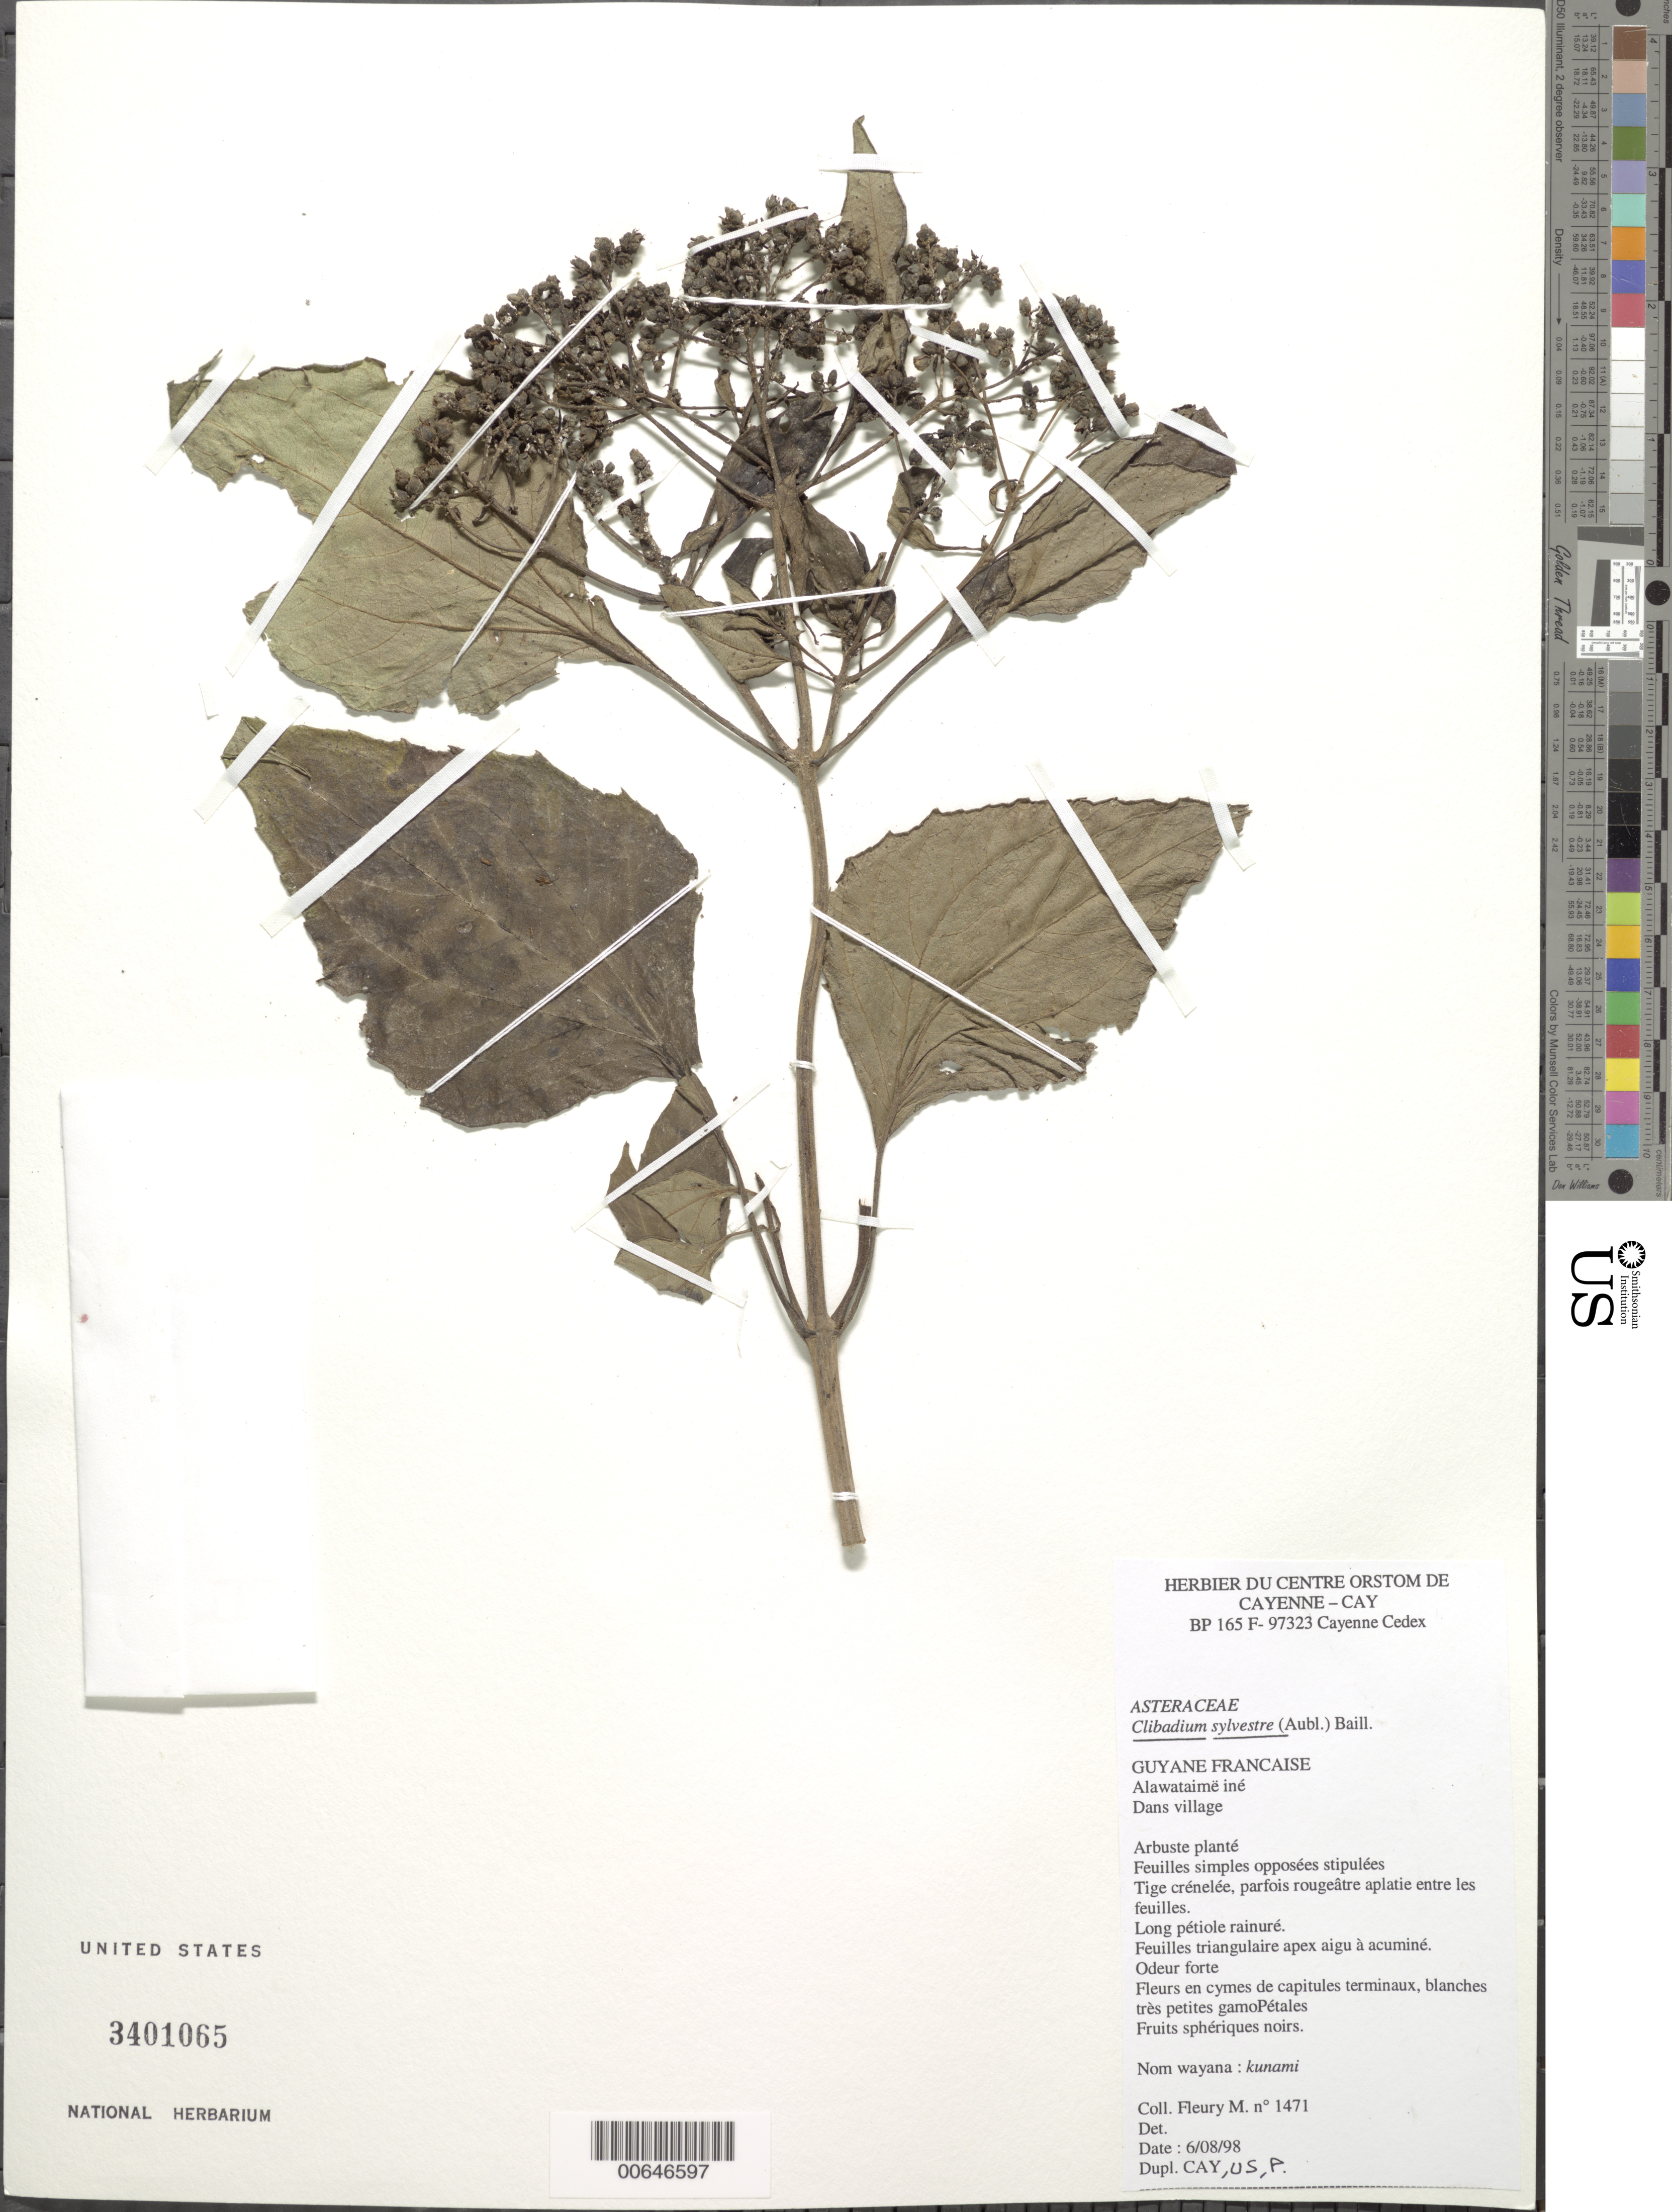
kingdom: Plantae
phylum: Tracheophyta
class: Magnoliopsida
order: Asterales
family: Asteraceae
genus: Clibadium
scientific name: Clibadium sylvestre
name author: (Aubl.) Baill.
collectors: M. Fleury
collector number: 1471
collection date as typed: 6-Aug-98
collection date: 1998-08-06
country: French Guiana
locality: Alawatataimë iné, Maripasoula, Bassin du Maroni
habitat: In village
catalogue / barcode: US 3401065